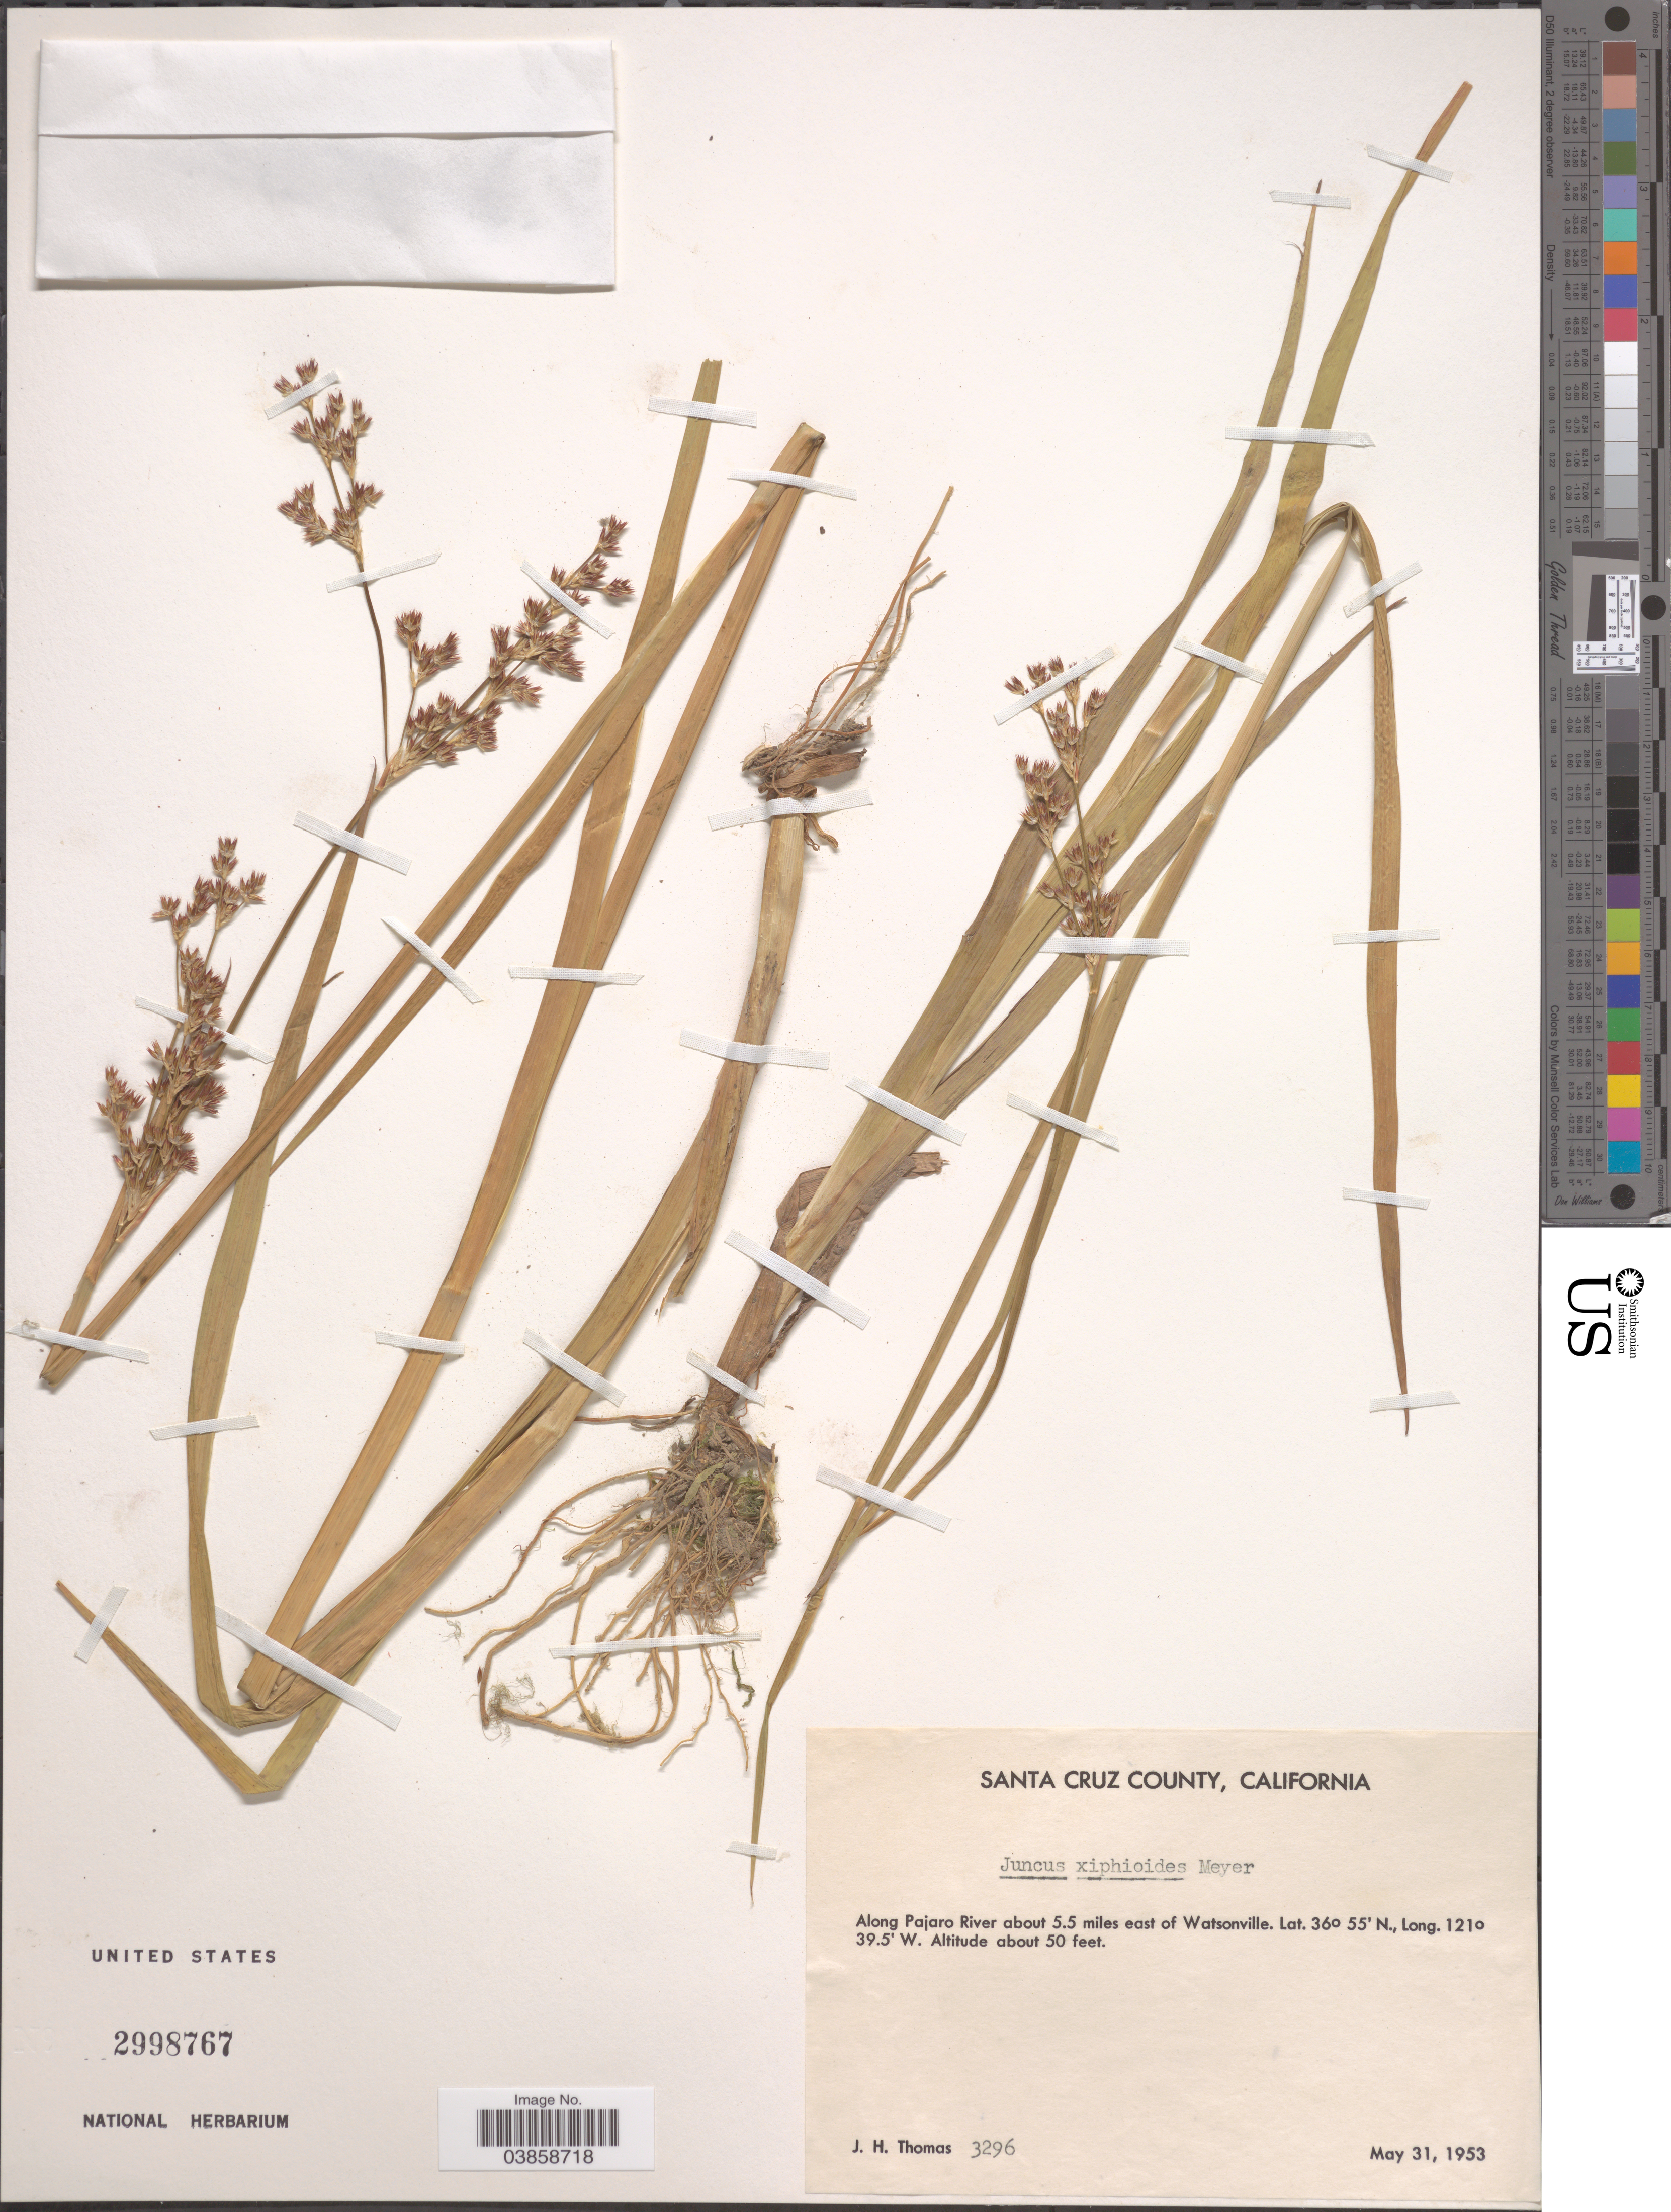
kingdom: Plantae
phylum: Tracheophyta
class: Liliopsida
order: Poales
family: Juncaceae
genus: Juncus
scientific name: Juncus xiphioides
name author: E. Mey.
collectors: J. H. Thomas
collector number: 3296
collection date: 1953-05-31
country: United States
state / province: California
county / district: Santa Clara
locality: Santa Clara County. Along Pajaro River about 5.5. miles east of Watsonville.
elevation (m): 15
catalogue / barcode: US 2998767